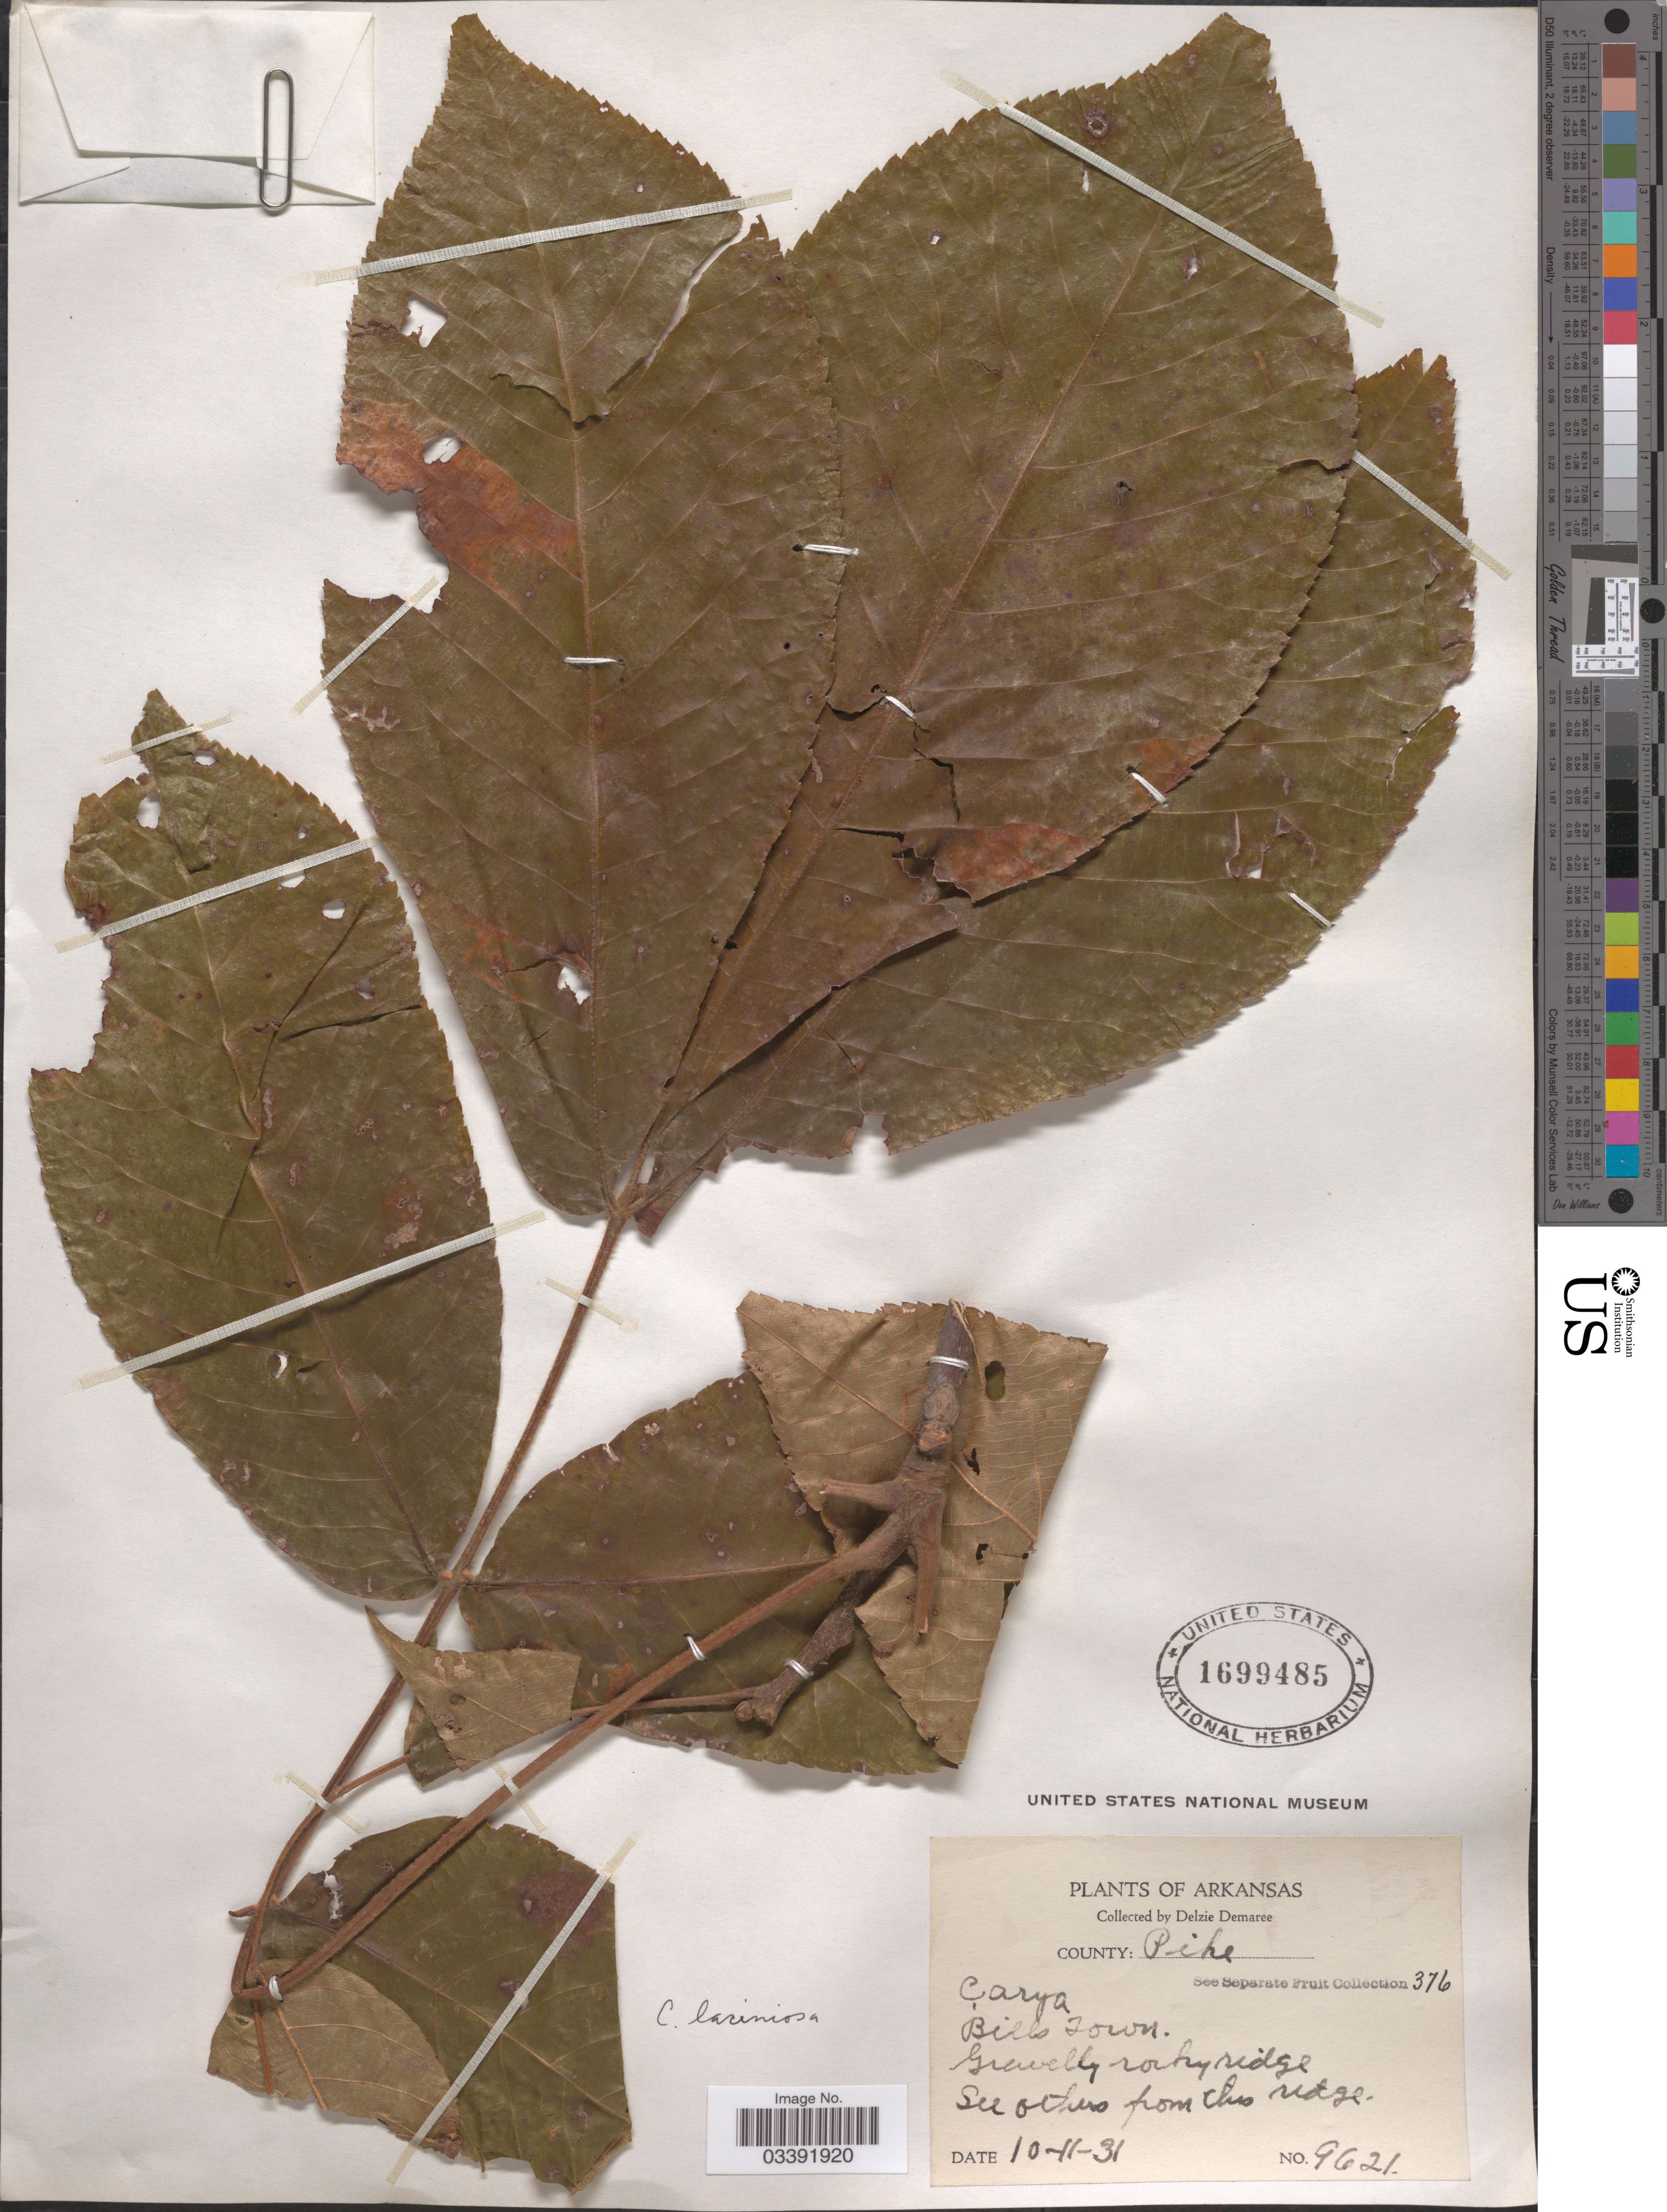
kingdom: Plantae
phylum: Tracheophyta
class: Magnoliopsida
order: Fagales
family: Juglandaceae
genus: Carya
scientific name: Carya laciniosa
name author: (F. Michx.) G. Don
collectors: D. Demaree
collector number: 9621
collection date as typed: Transcribed d/m/y: 11/10/31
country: United States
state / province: Arkansas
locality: County: Pike. Bills Town. Gravelly rocky ridge.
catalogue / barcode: US 1699485